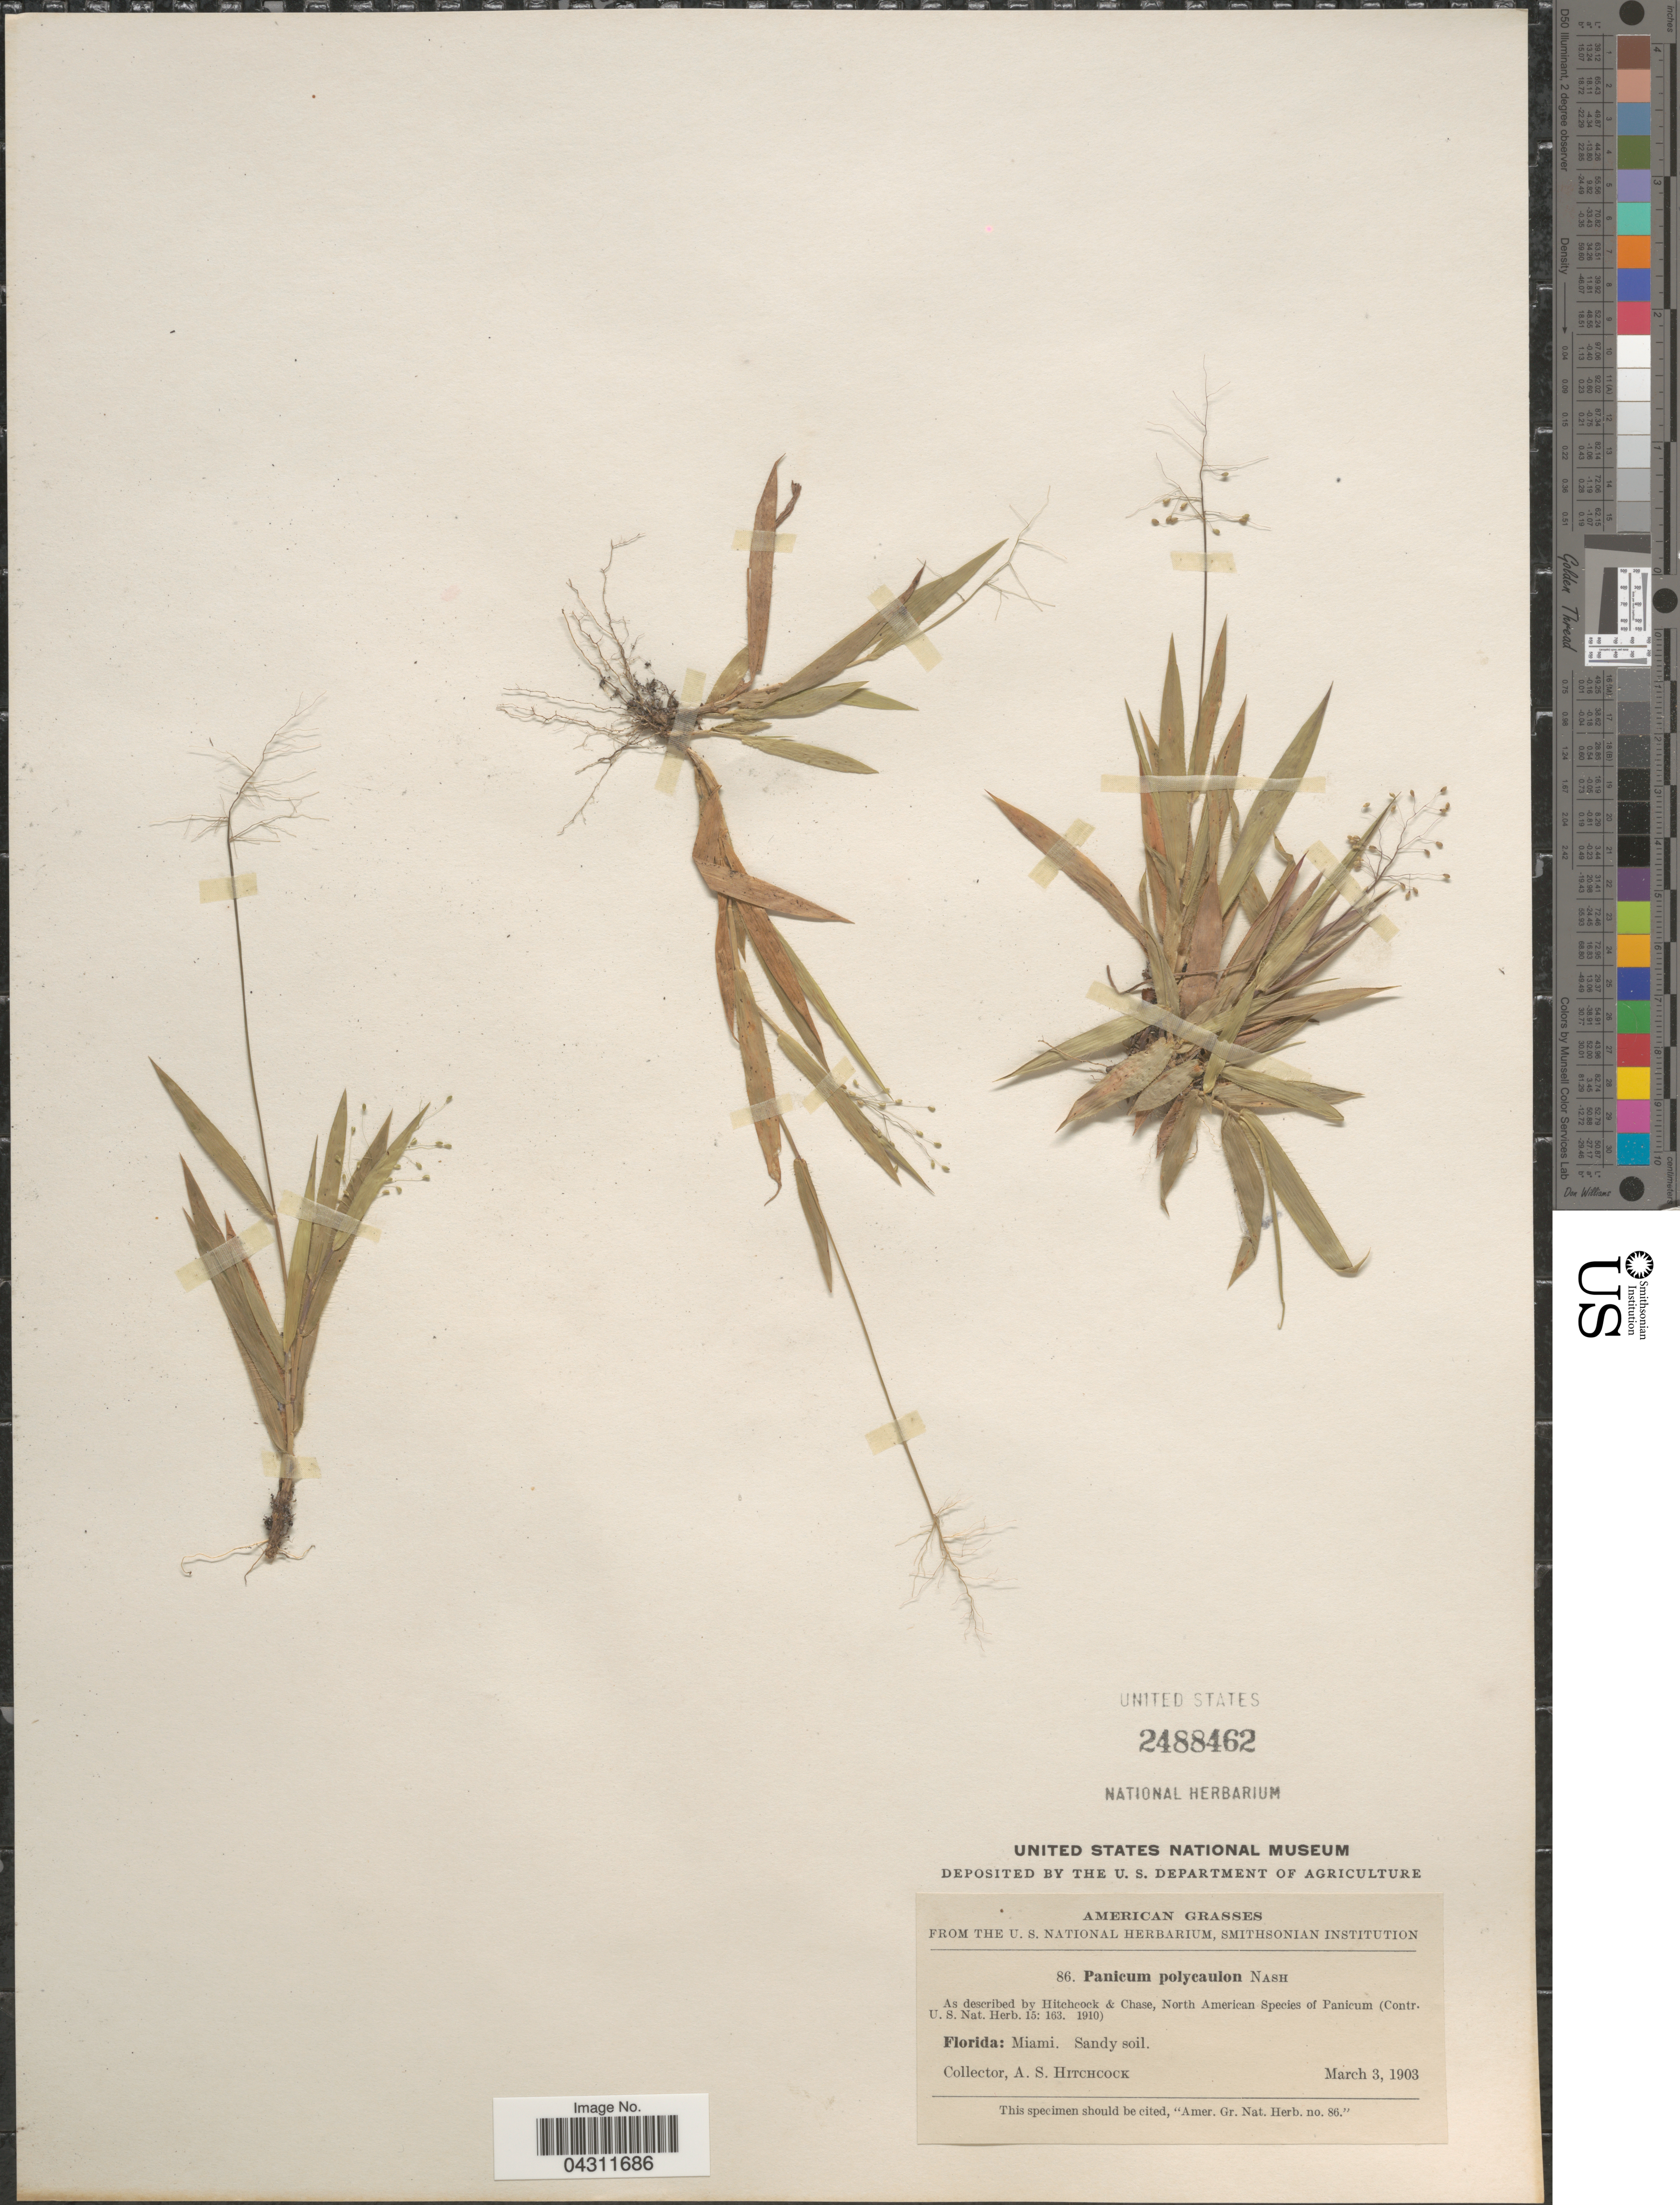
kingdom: Plantae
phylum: Tracheophyta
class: Liliopsida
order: Poales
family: Poaceae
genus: Dichanthelium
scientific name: Dichanthelium strigosum var. glabrescens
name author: (Griseb.) Freckmann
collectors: A. S. Hitchcock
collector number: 86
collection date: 1903-03-03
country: United States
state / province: Florida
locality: Miami.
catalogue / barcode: US 2488462